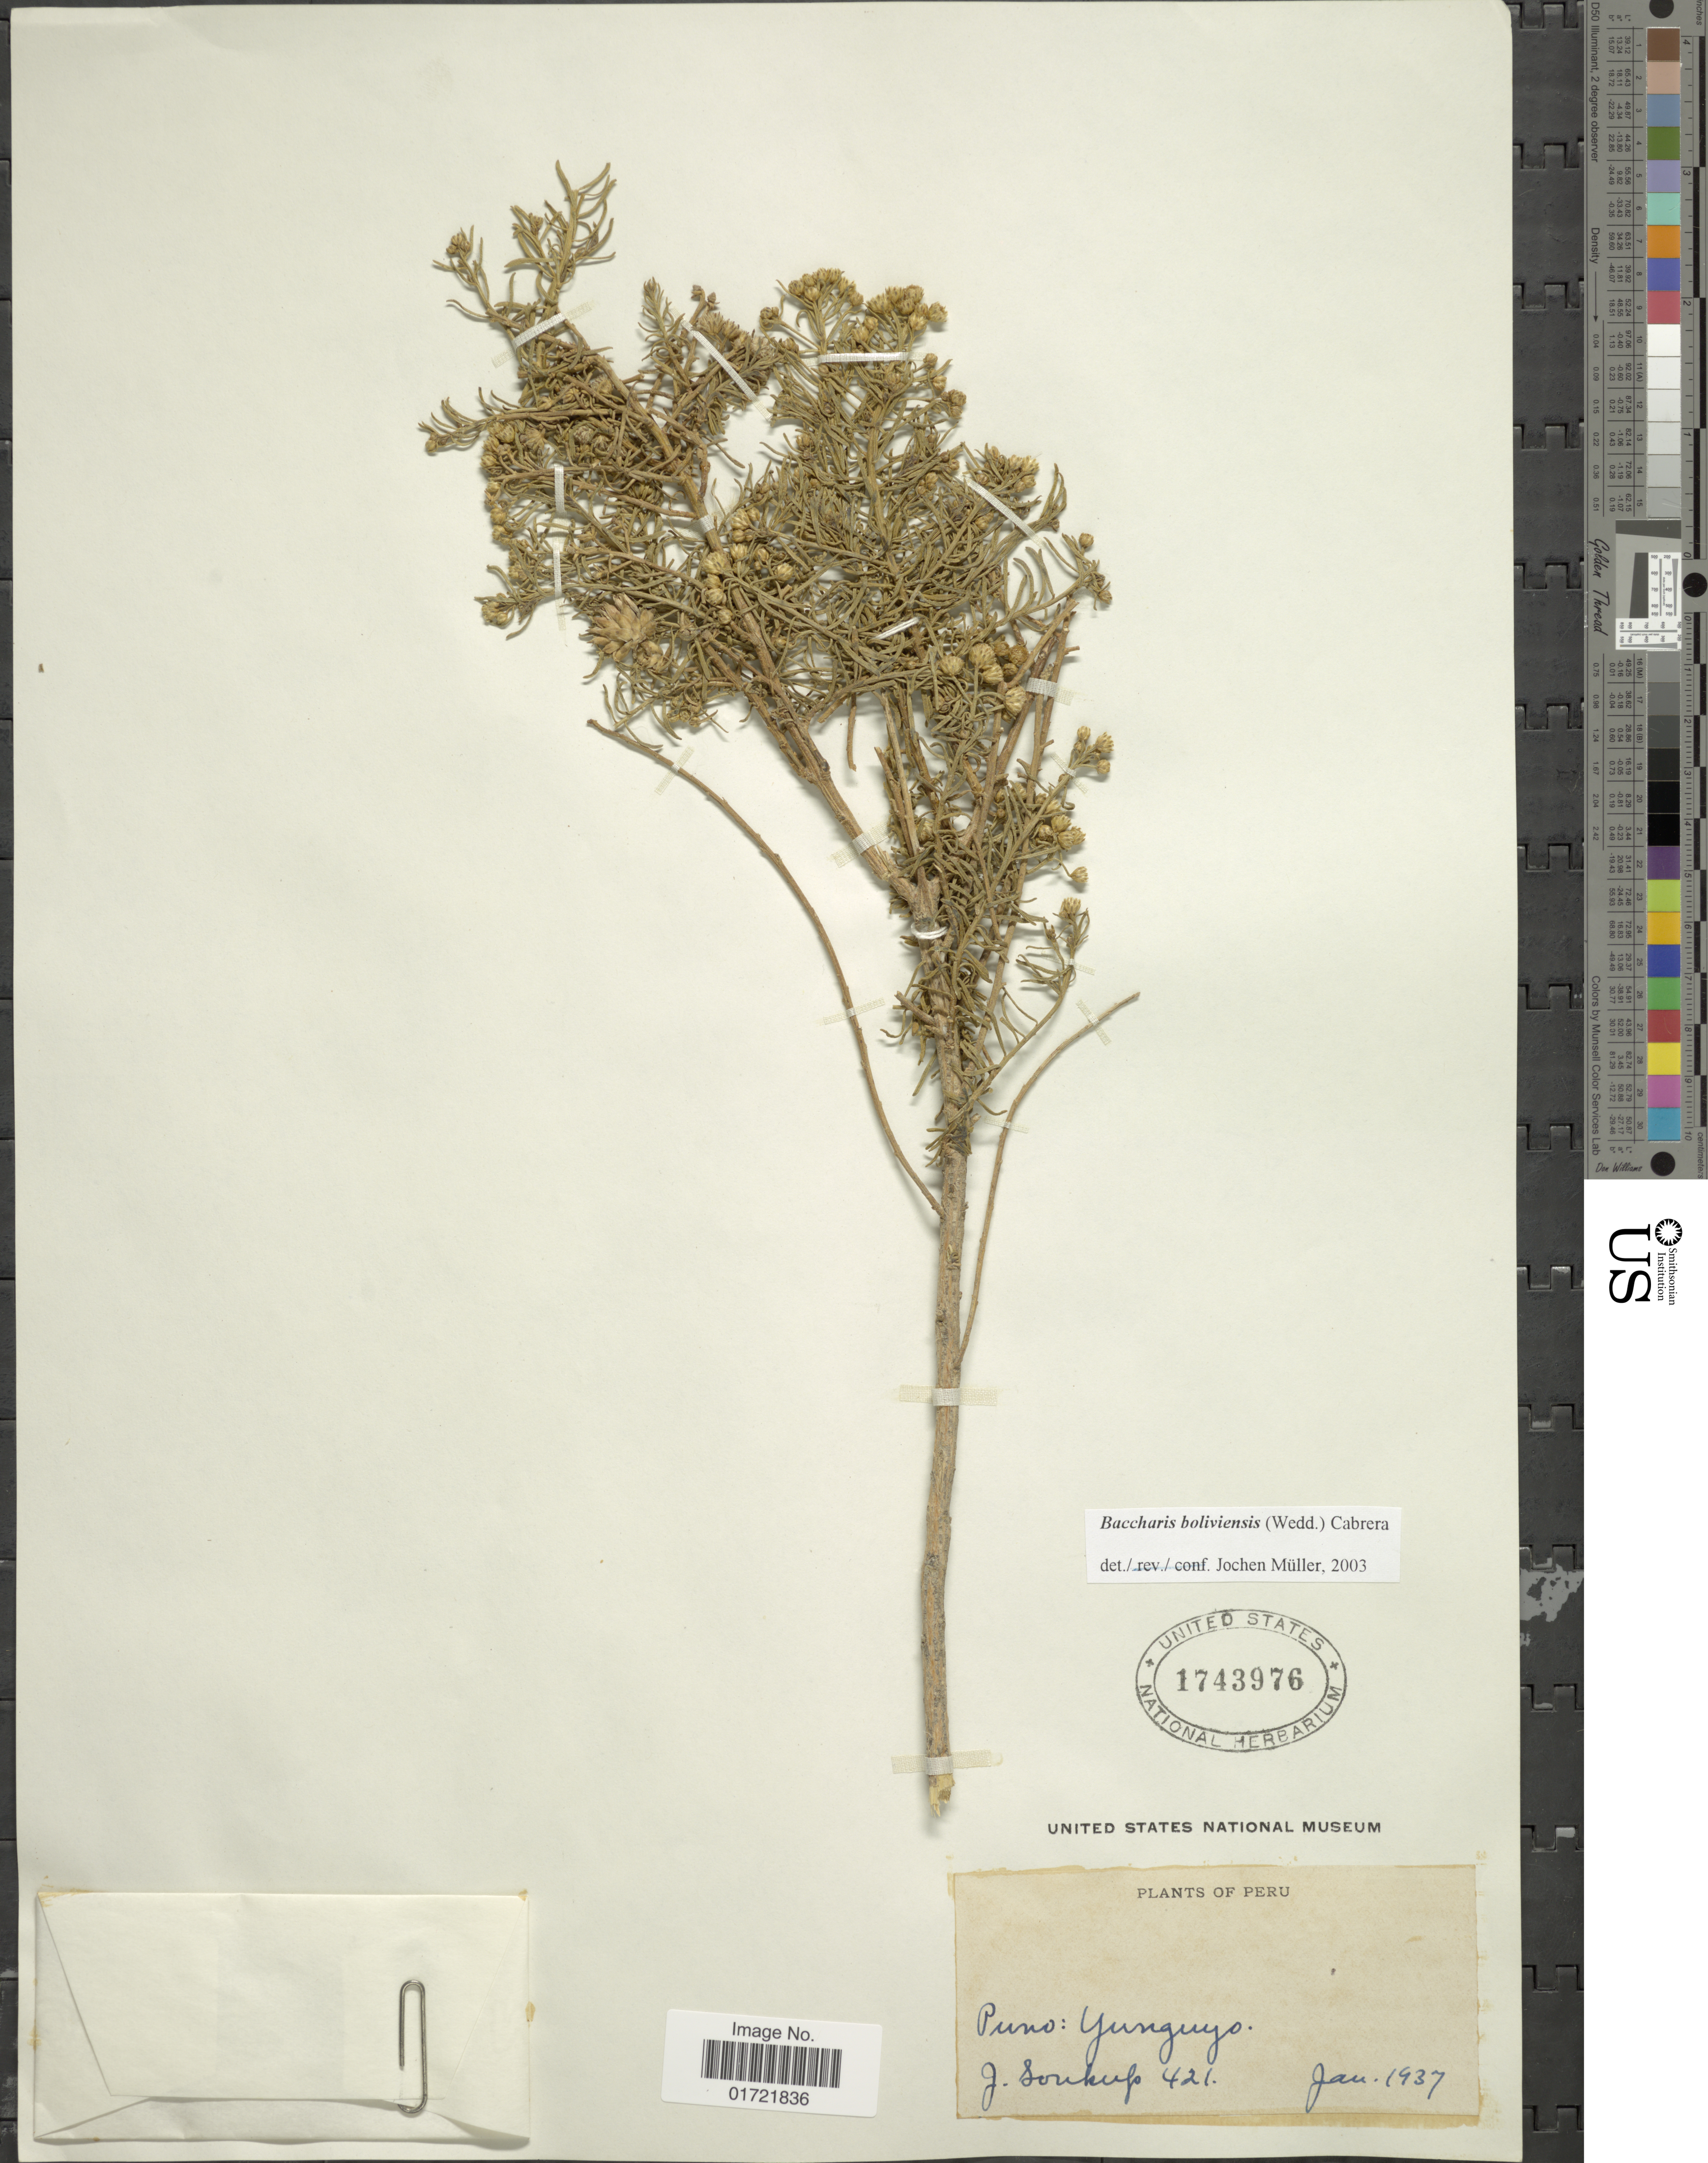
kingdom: Plantae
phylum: Tracheophyta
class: Magnoliopsida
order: Asterales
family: Asteraceae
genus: Baccharis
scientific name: Baccharis bolivensis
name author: (Wedd.) Cabrera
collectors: J. Soukop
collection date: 1937-01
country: Peru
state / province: Puno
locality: Yunguyo.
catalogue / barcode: US 1743976